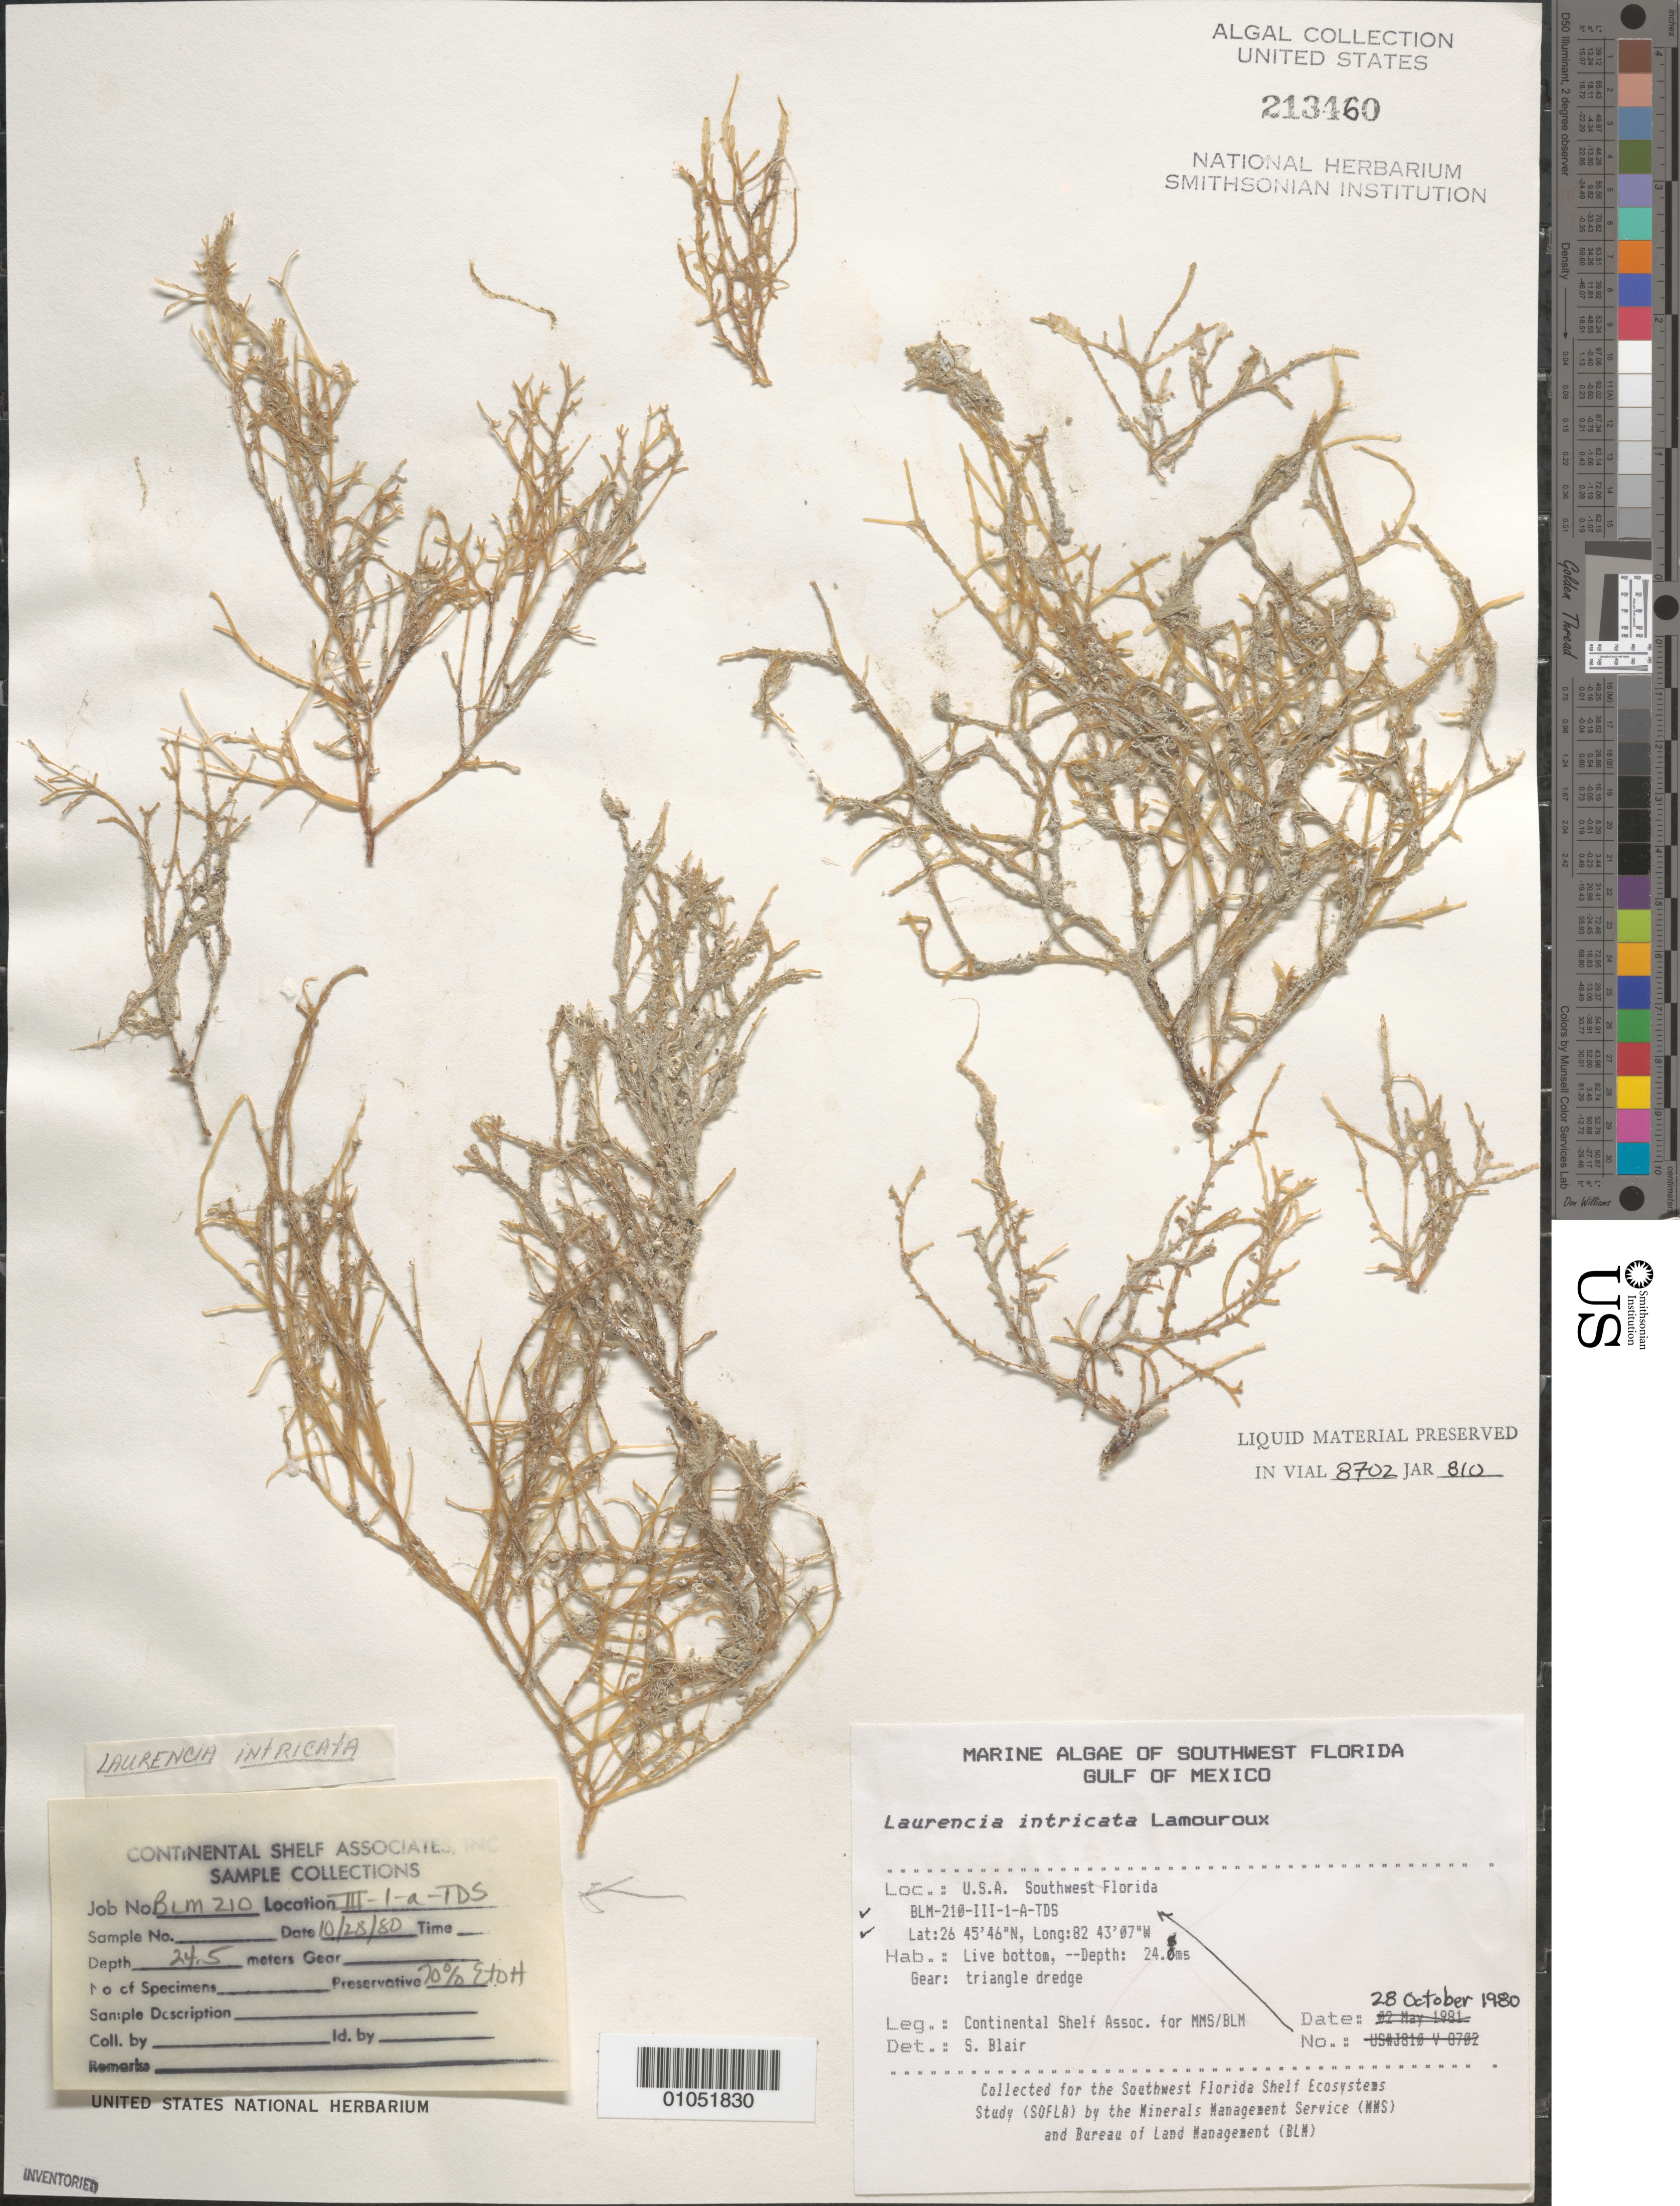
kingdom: Plantae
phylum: Rhodophyta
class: Florideophyceae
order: Ceramiales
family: Rhodomelaceae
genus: Laurencia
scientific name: Laurencia intricata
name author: J.V.Lamouroux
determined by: Blair, S. M.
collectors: Continental Shelf Associates for the MMS/BLM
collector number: BLM-210-III-1-A-TDS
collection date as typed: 28 Oct 1980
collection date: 1980-10-28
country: United States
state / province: Florida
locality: Gulf of Mexico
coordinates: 26 45'46"N, 82 43'07"W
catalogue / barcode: US 213460